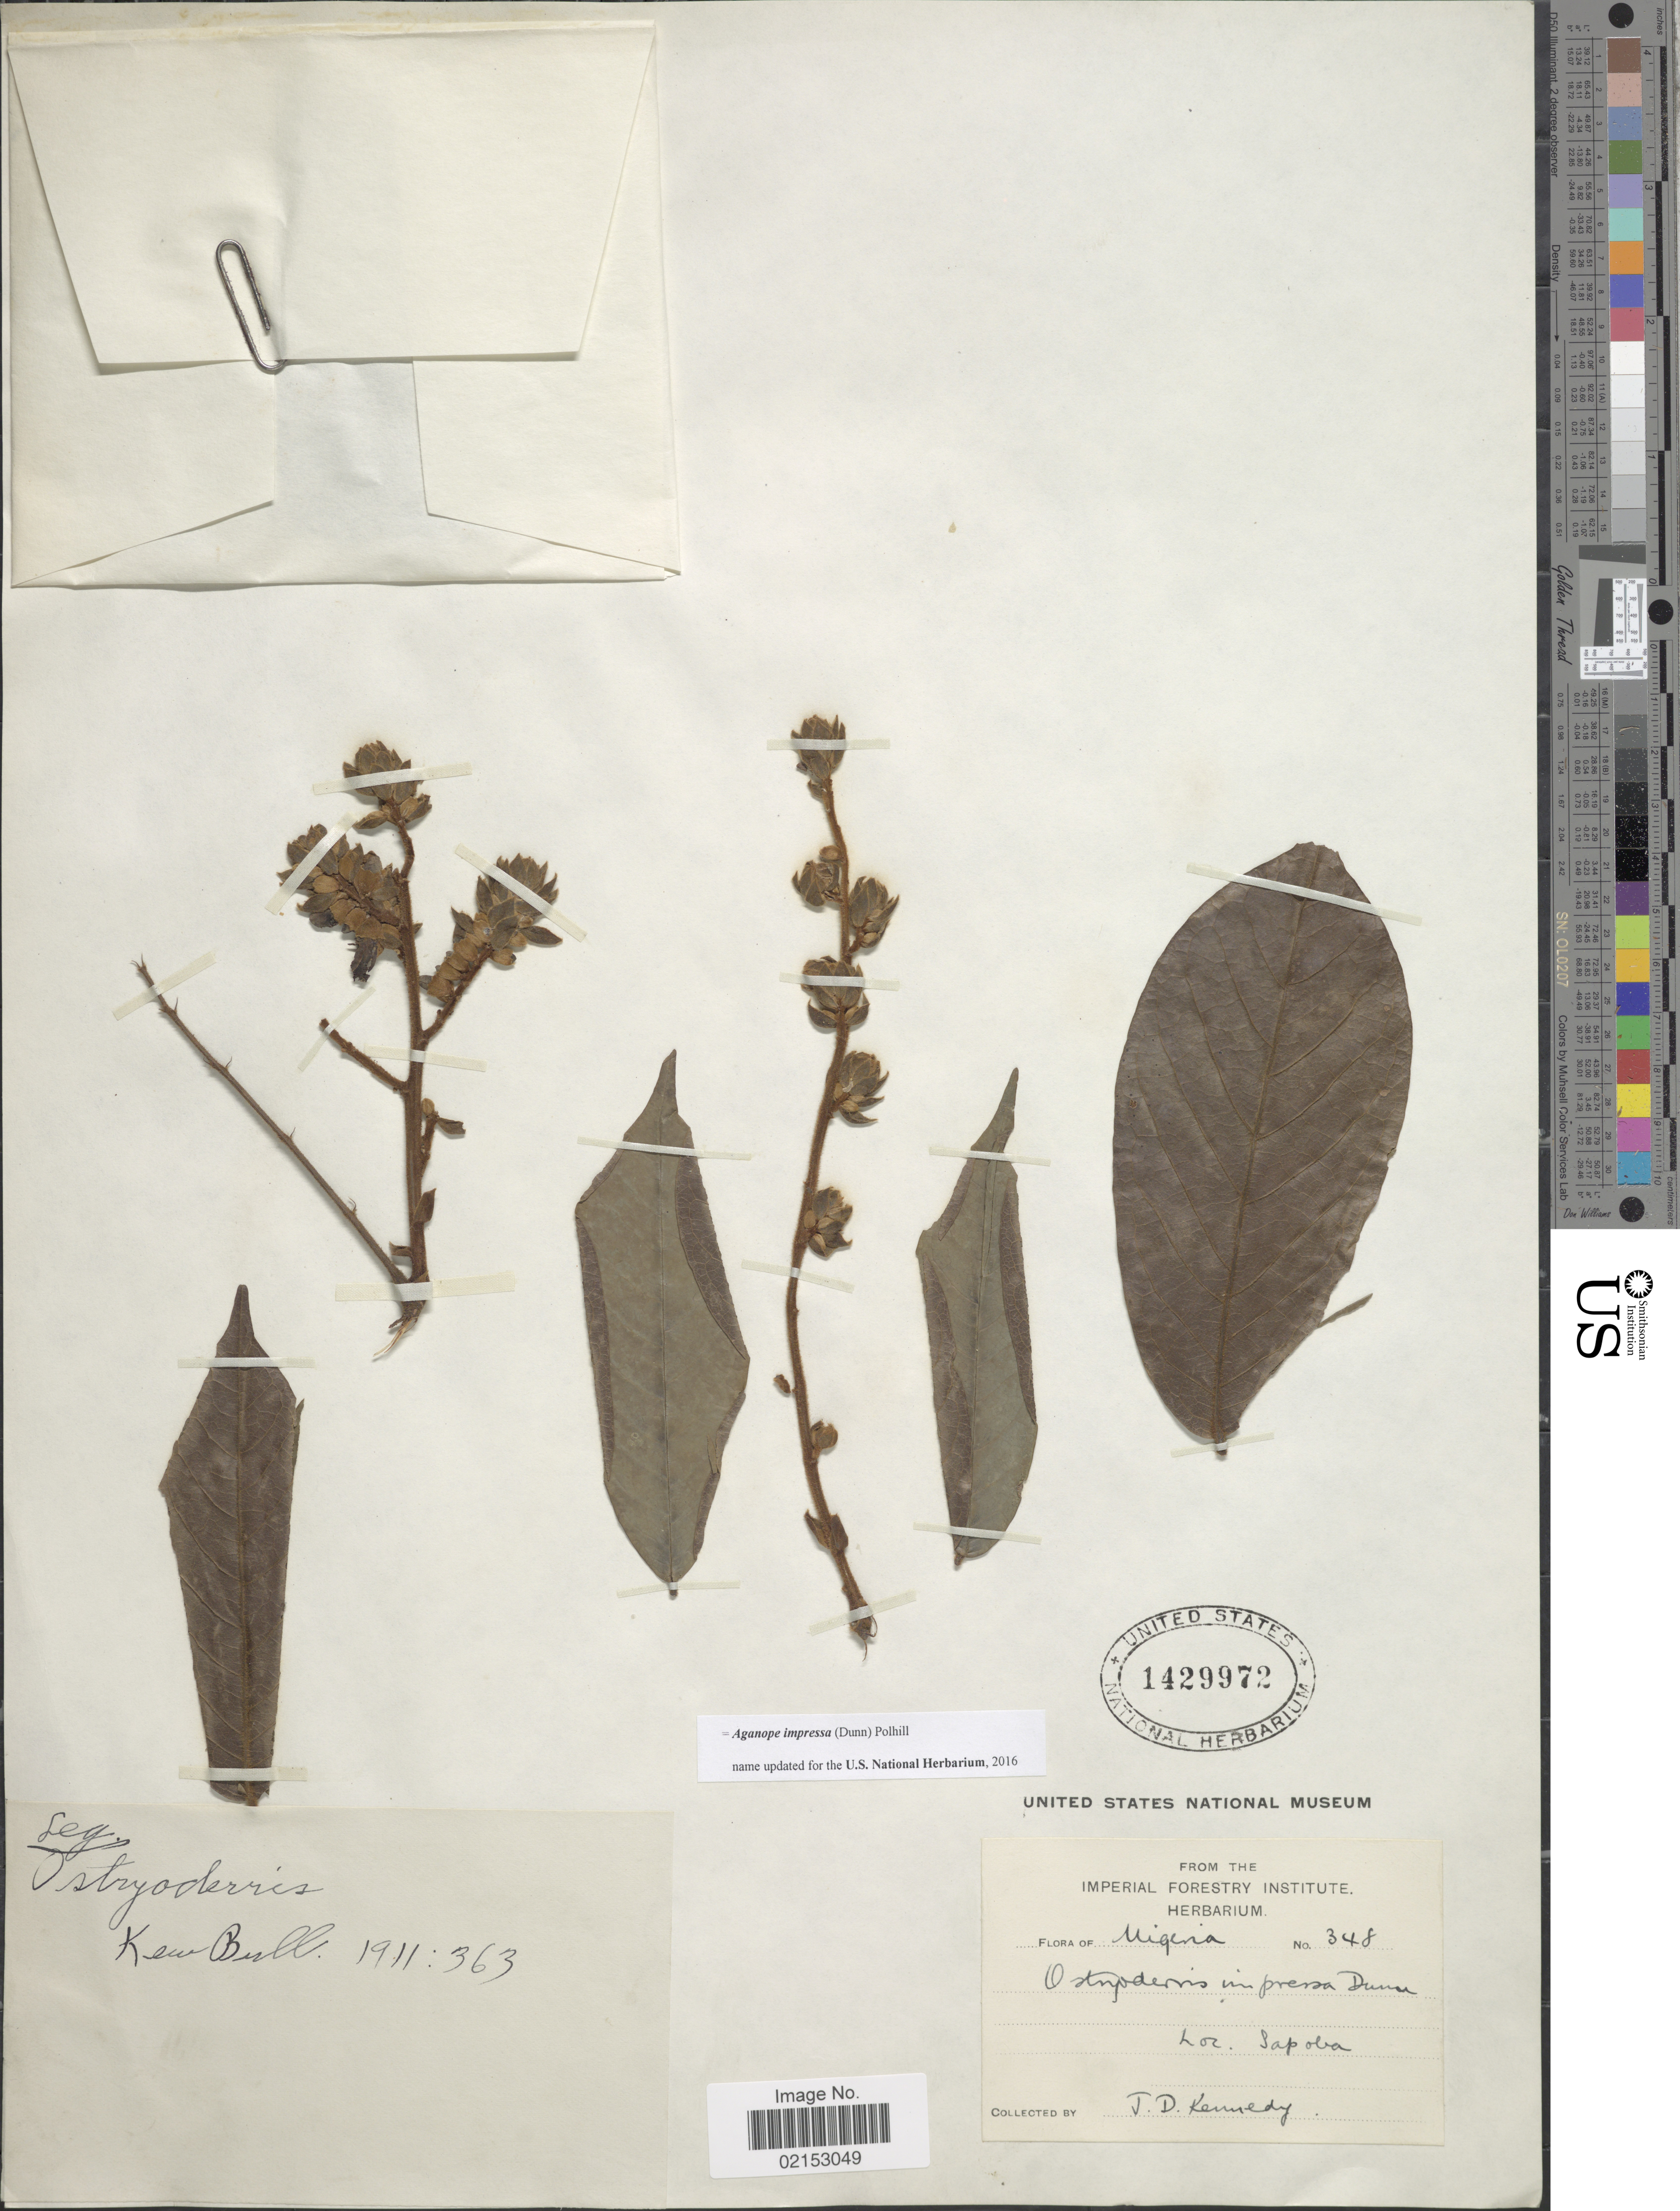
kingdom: Plantae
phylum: Tracheophyta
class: Magnoliopsida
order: Fabales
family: Fabaceae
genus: Aganope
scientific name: Aganope impressa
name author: (Dunn) Polhill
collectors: J. D. Kennedy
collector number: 348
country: Nigeria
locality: Sapoba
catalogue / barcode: US 1429972